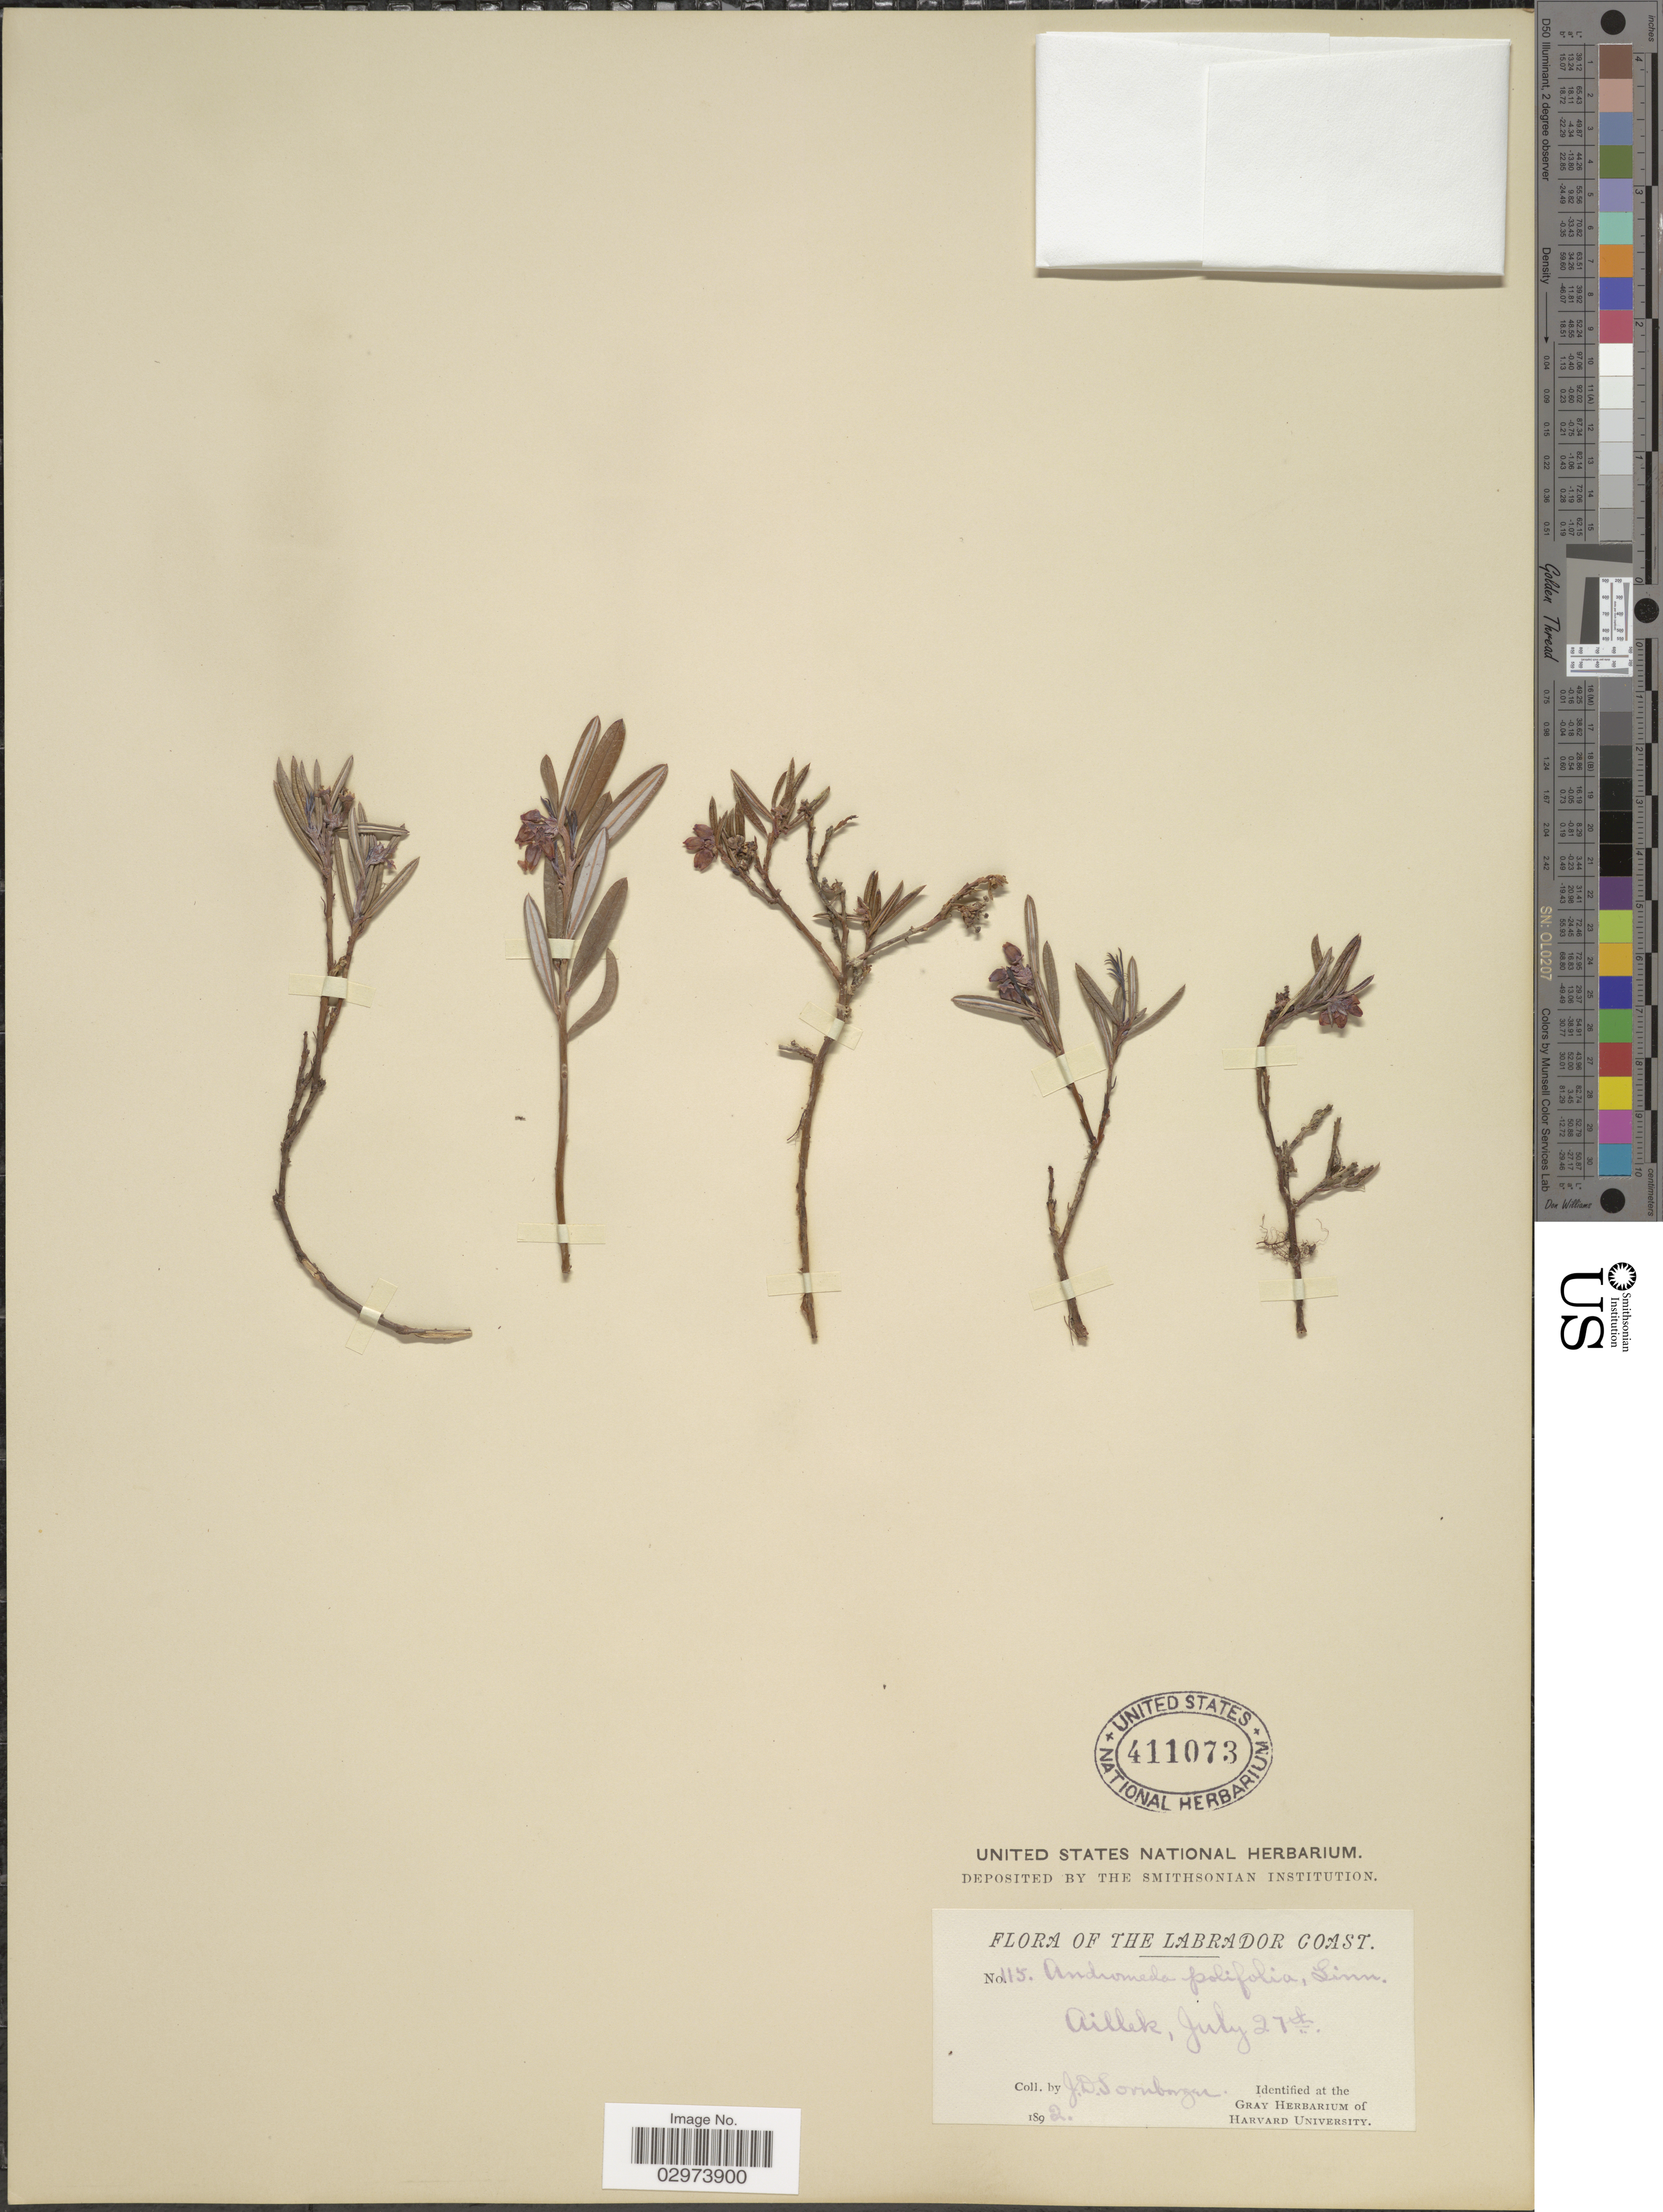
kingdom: Plantae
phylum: Tracheophyta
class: Magnoliopsida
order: Ericales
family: Ericaceae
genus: Andromeda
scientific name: Andromeda polifolia var. latifolia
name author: Aiton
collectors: J. Sornborger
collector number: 115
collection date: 1892-07-27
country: Canada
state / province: Newfoundland and Labrador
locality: Labrador Coast. Aillek.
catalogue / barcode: US 411073